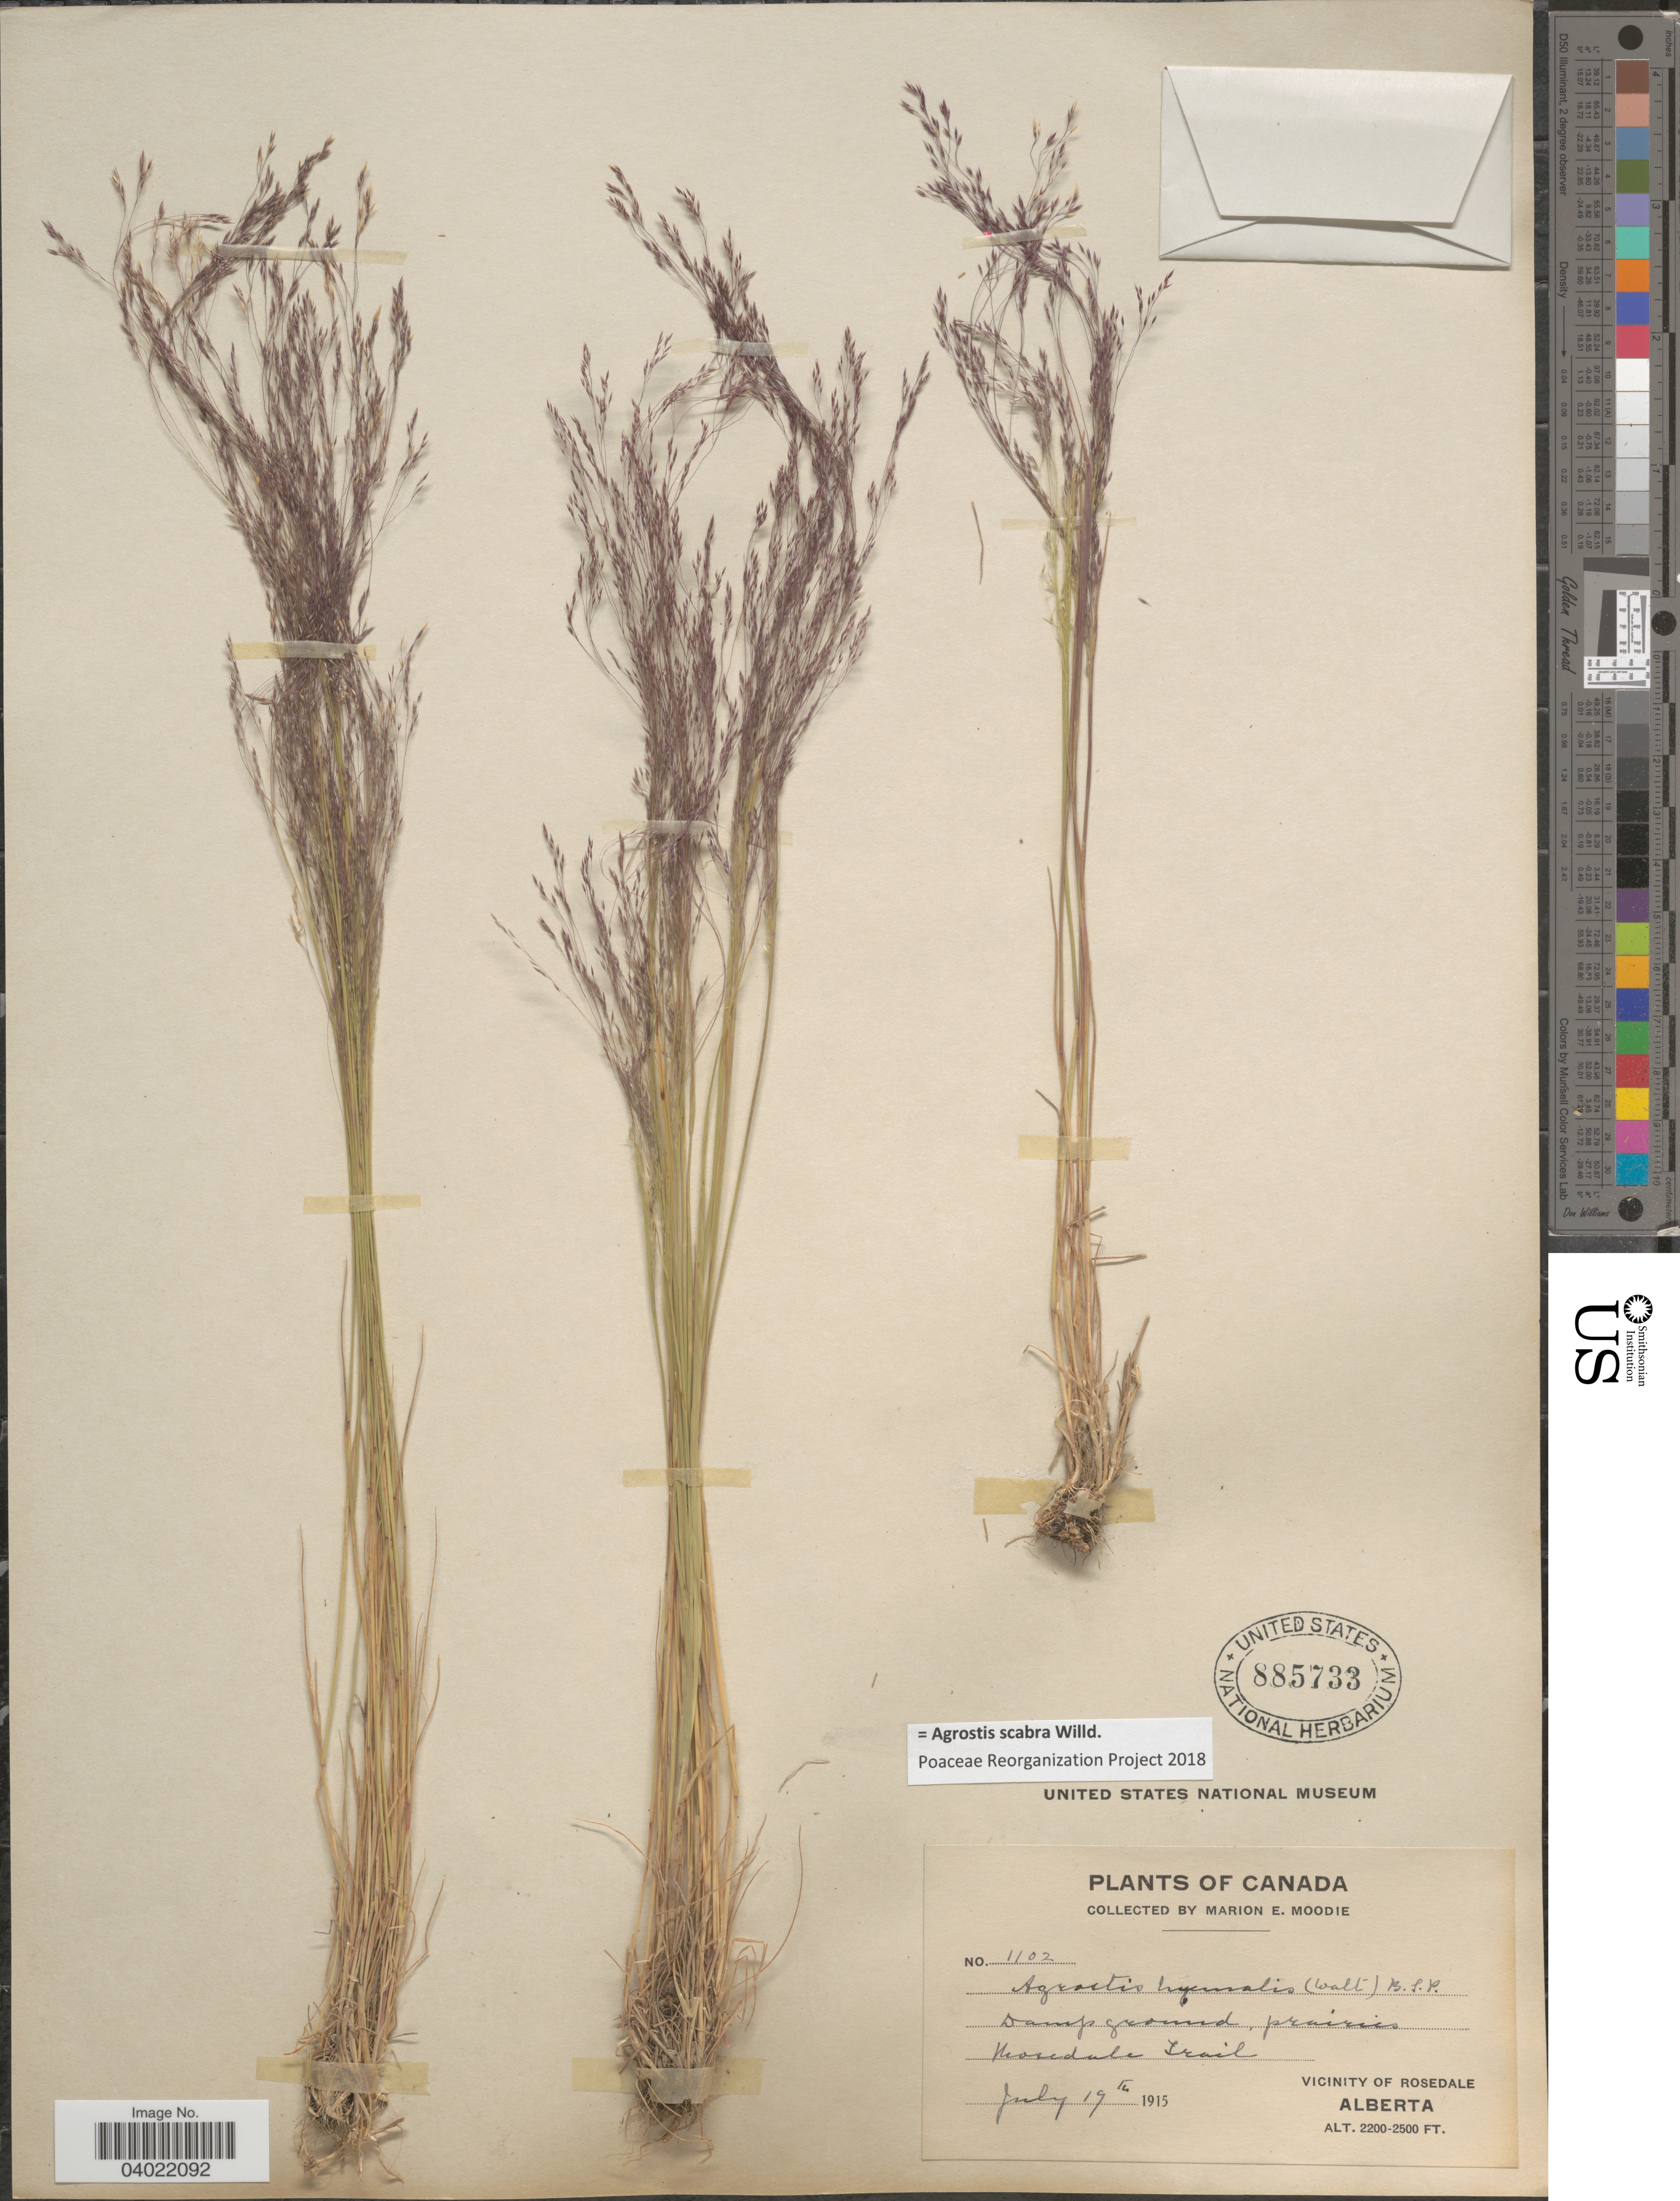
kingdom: Plantae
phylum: Tracheophyta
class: Liliopsida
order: Poales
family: Poaceae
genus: Agrostis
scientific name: Agrostis scabra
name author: Willd.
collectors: M. E. Moodie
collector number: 1102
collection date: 1915-07-19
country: Canada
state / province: Alberta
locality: Damp ground, prairies, Rosedale Trail. Vicinity of Rosedale.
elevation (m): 671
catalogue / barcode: US 885733